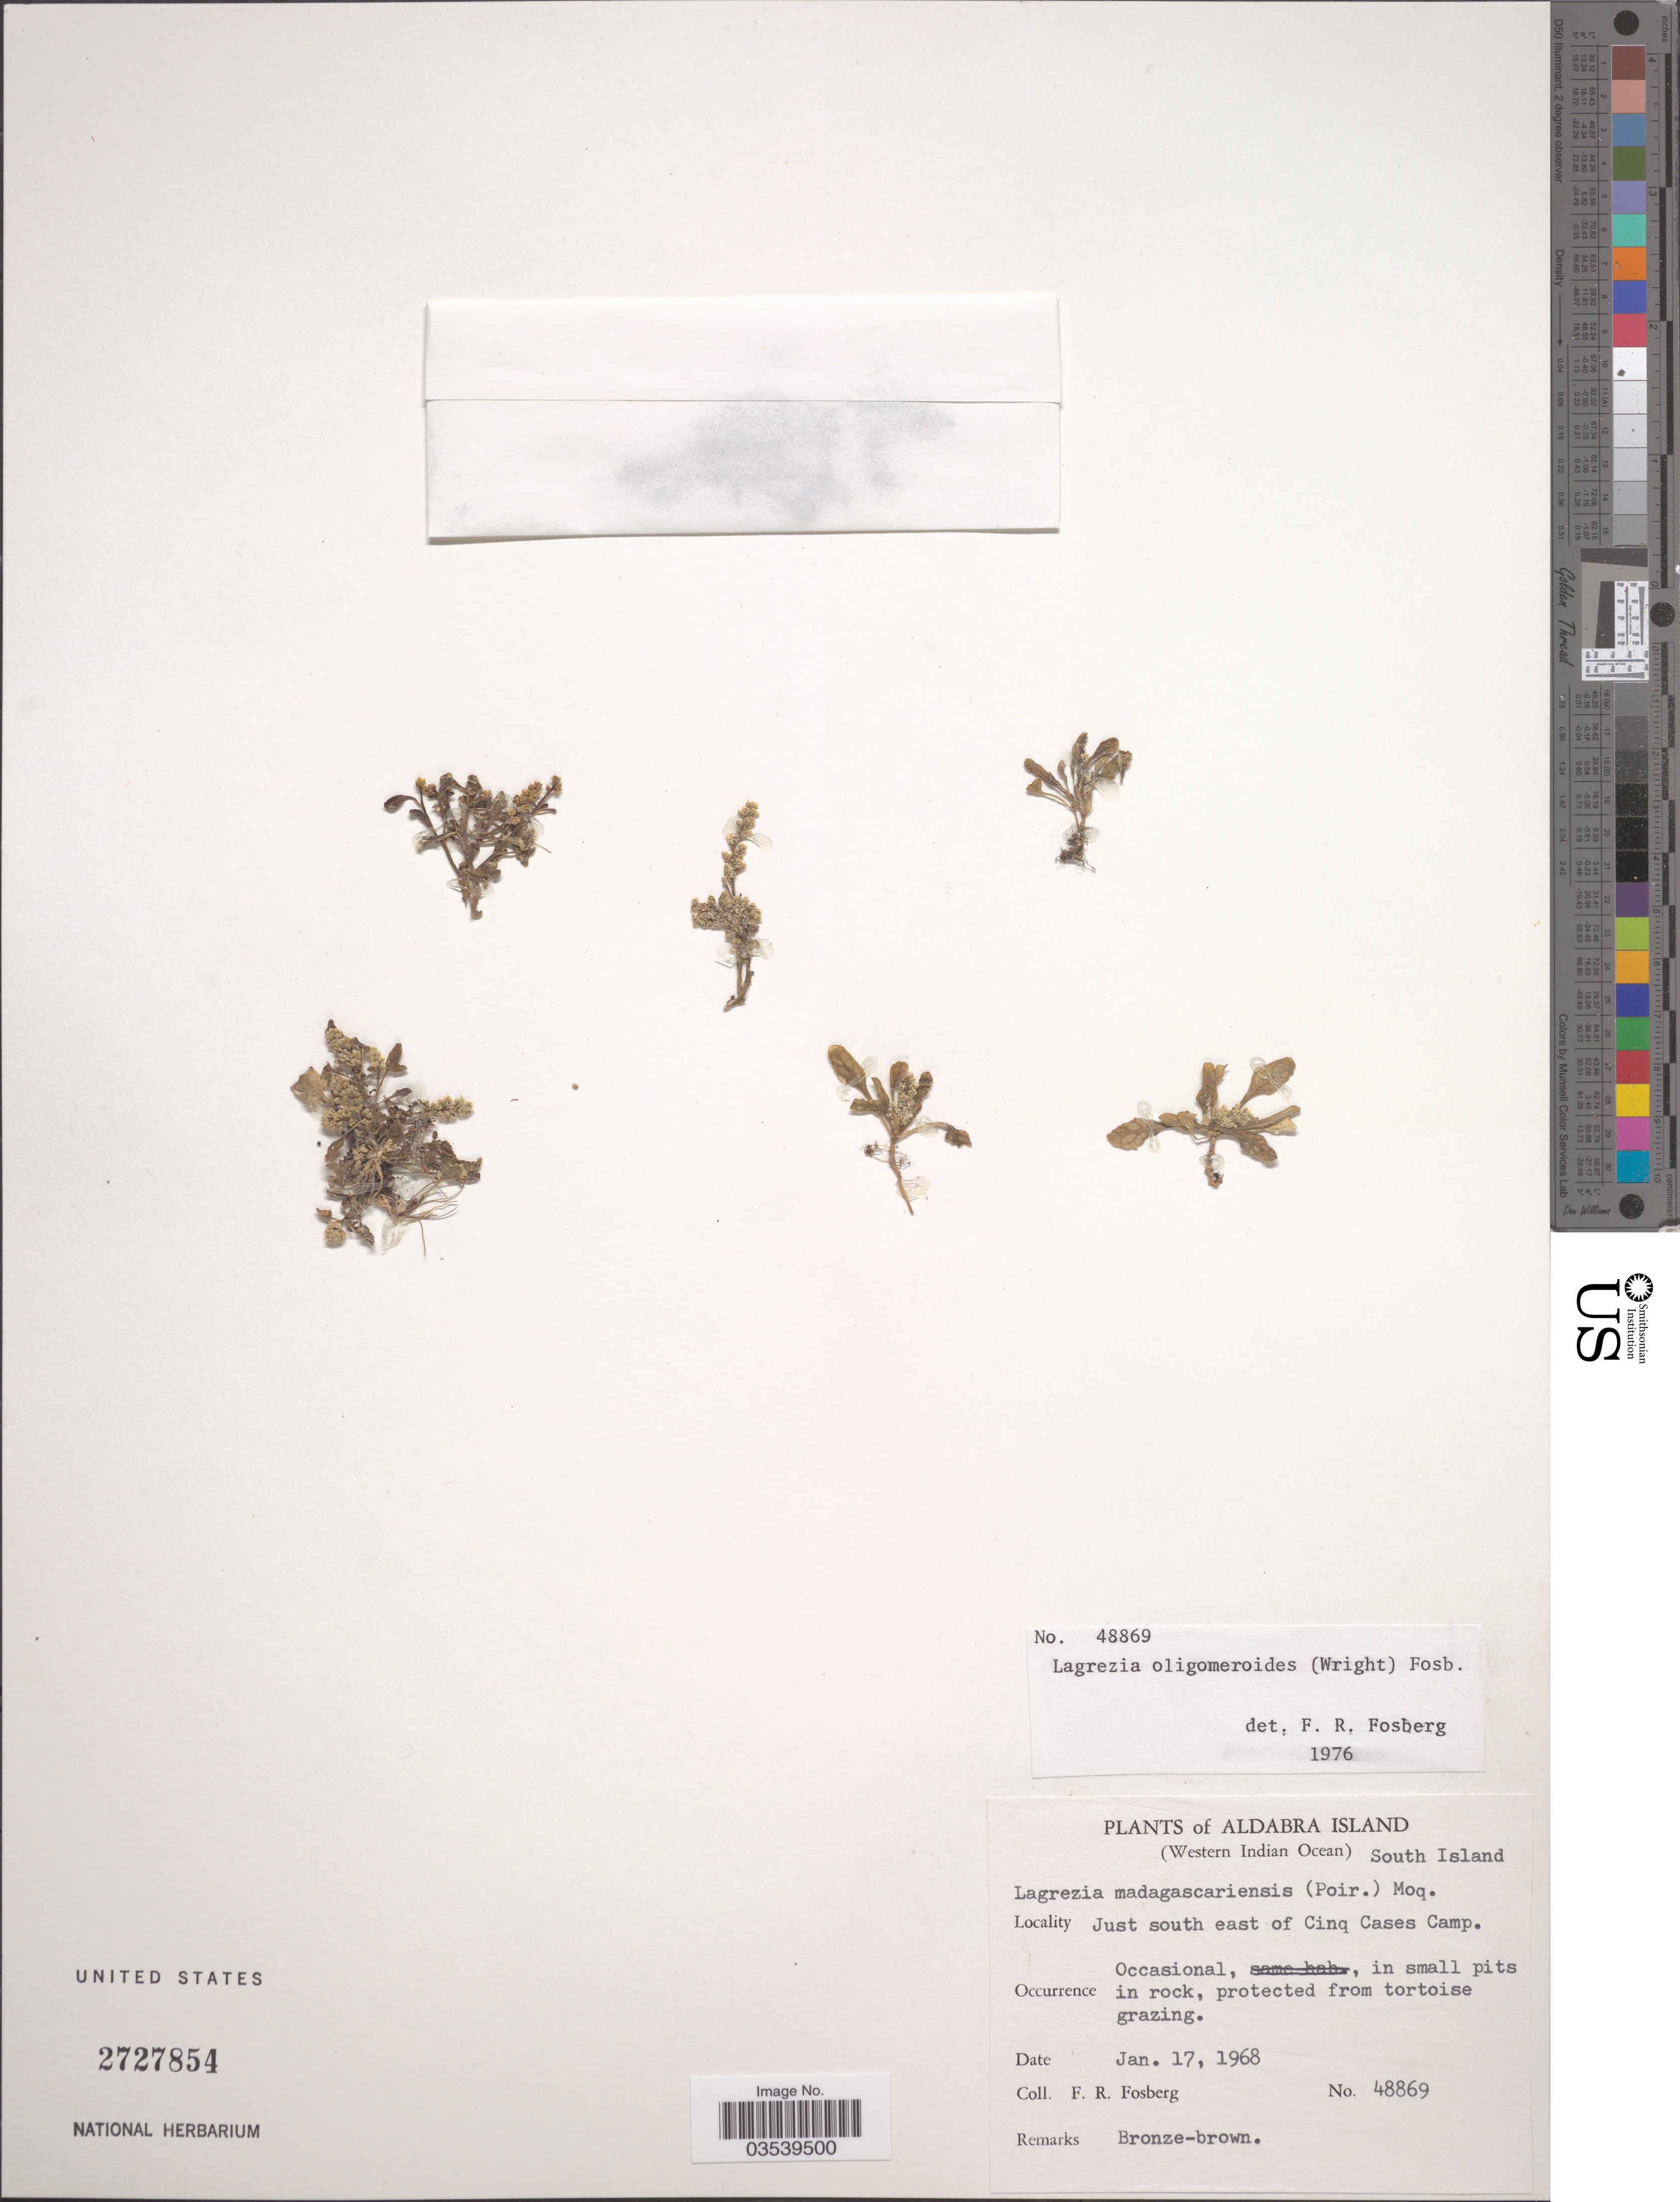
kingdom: Plantae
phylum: Tracheophyta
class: Magnoliopsida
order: Caryophyllales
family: Amaranthaceae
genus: Lagrezia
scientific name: Lagrezia oligomeroides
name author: (C.H. Wright) Fosberg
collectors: F. R. Fosberg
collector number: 48869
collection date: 1968-01-17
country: Seychelles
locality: Aldabra Island (Western Indian Ocean) South Island. Just south east of Cinq Cases Camp.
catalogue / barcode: US 2727854